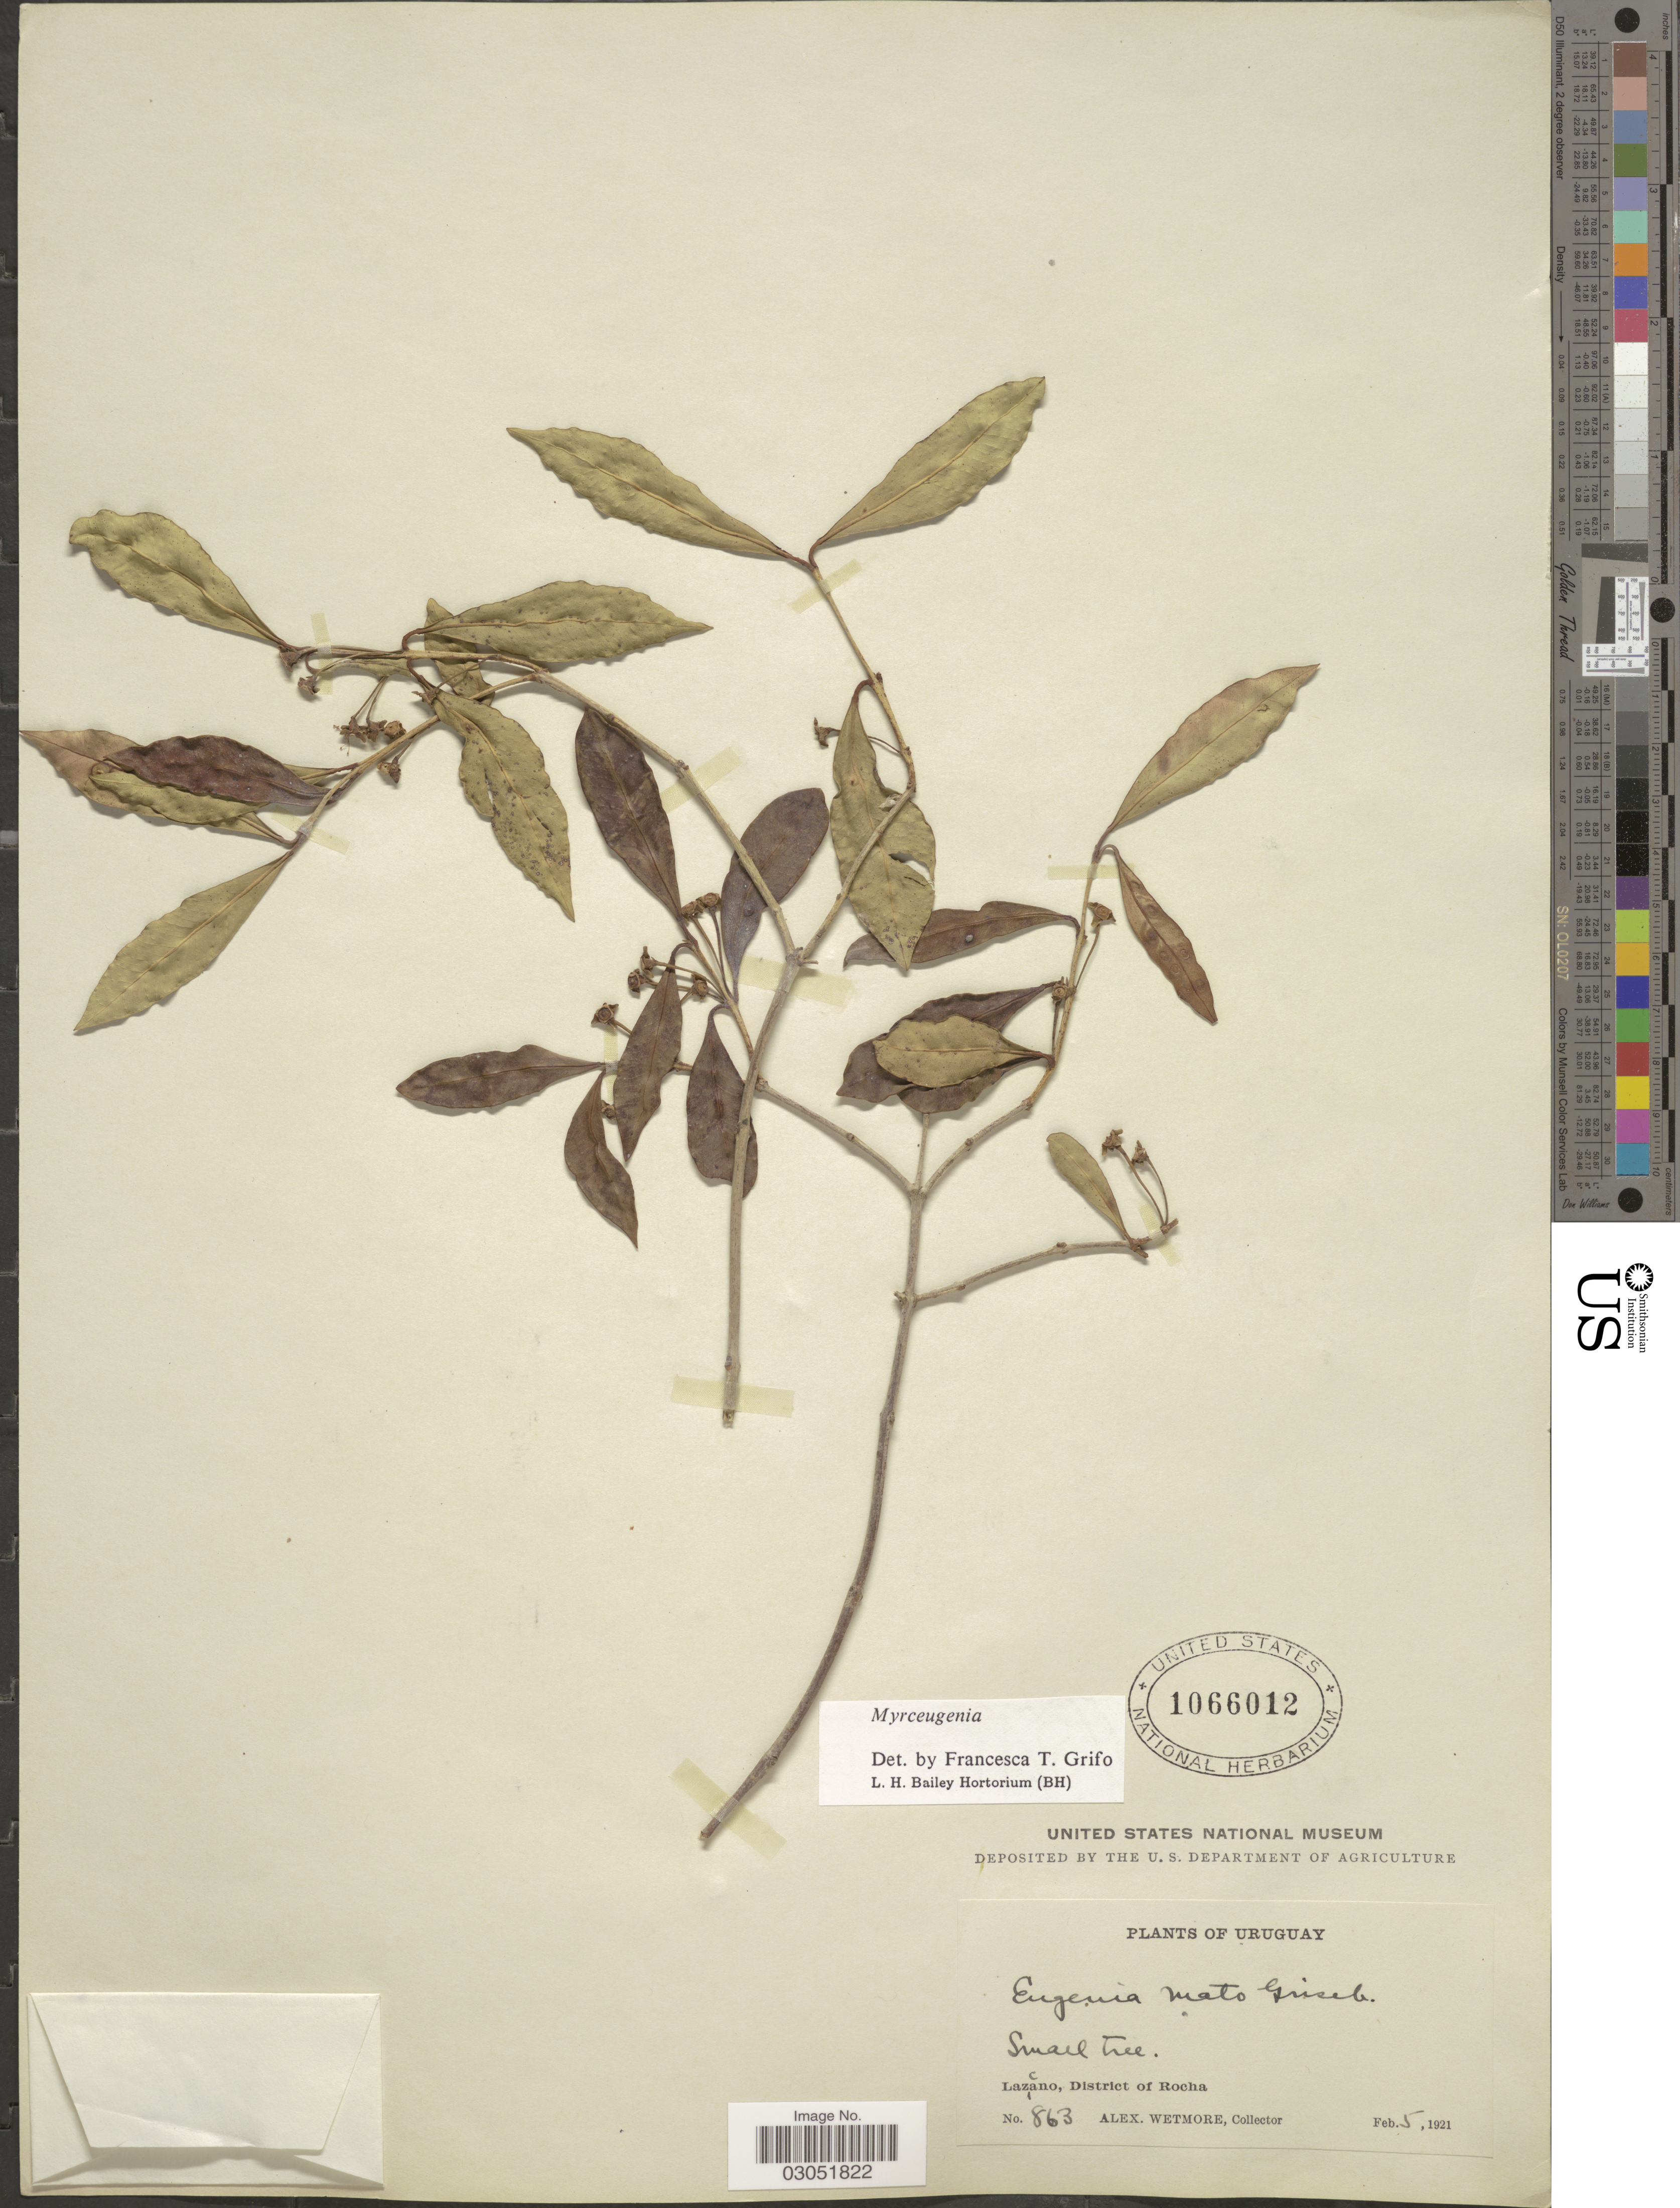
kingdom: Plantae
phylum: Tracheophyta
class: Magnoliopsida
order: Myrtales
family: Myrtaceae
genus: Myrceugenia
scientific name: Myrceugenia sp.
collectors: A. Wetmore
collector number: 863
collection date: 1921-02-05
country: Uruguay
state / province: Rocha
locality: Lazcano, District of Rocha.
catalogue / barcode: US 1066012